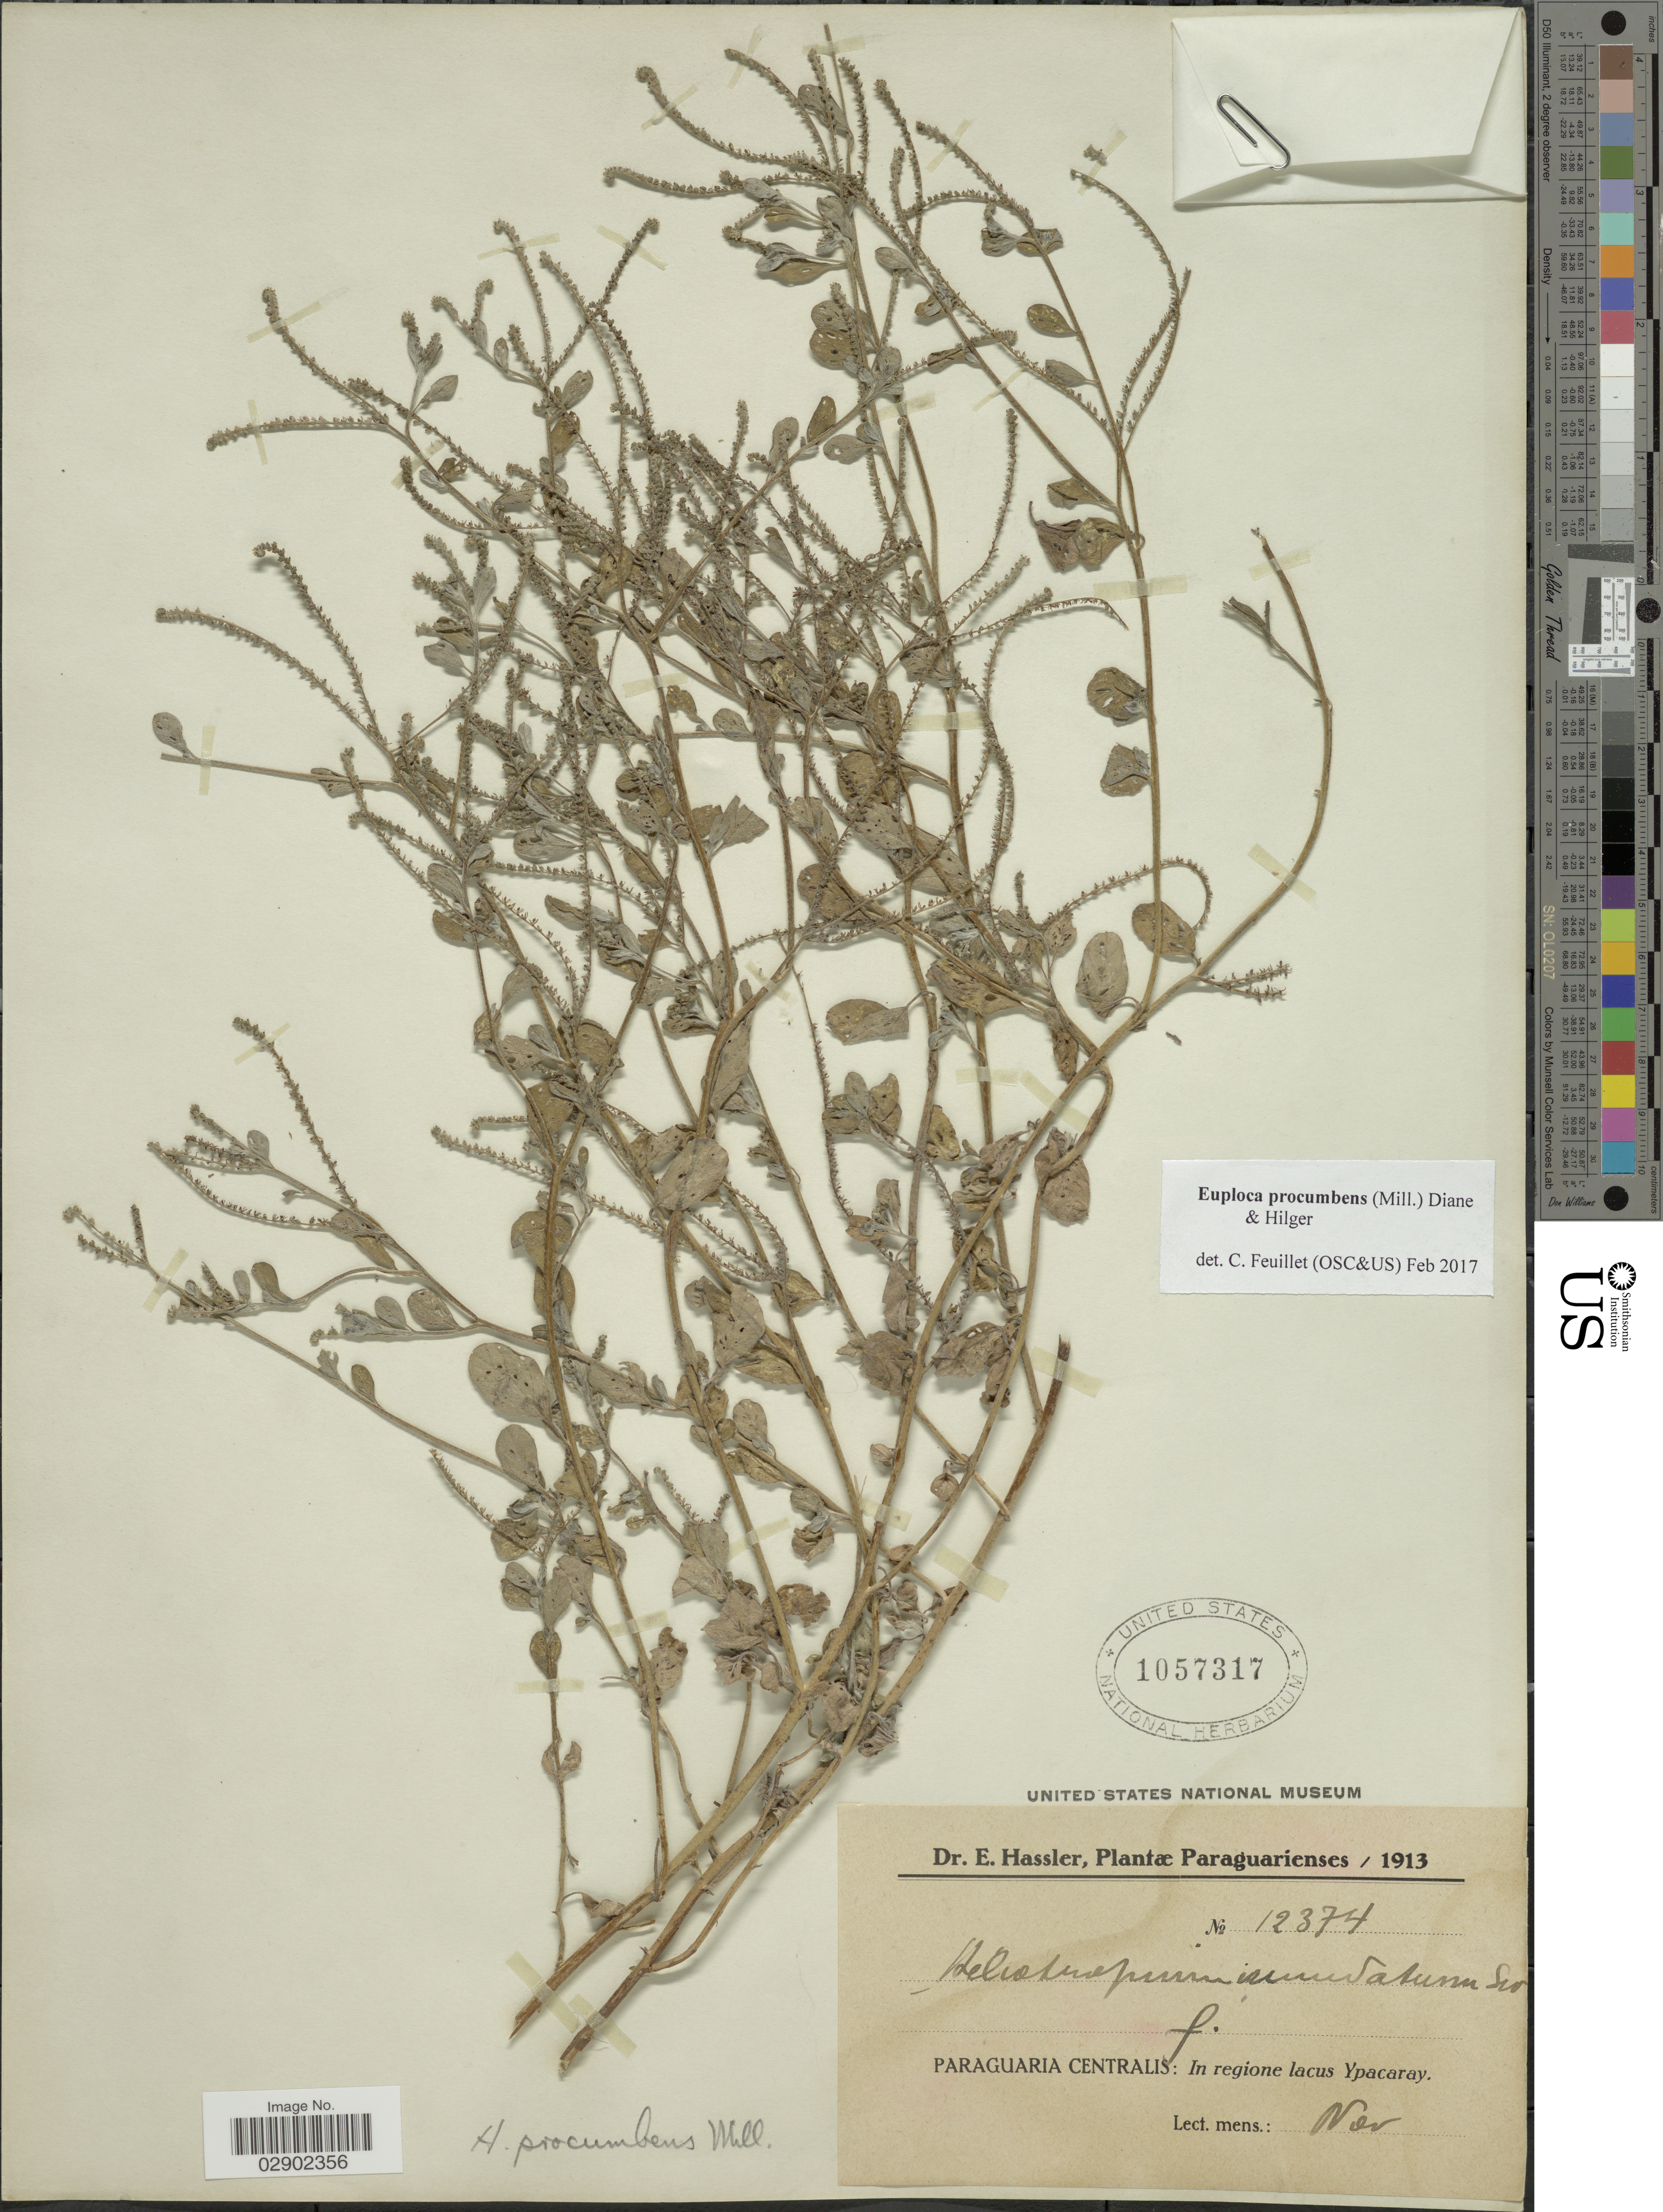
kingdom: Plantae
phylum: Tracheophyta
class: Magnoliopsida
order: Boraginales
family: Heliotropiaceae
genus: Euploca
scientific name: Euploca procumbens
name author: (Mill.) Diane & Hilger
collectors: E. Hassler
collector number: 12374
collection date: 1913-11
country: Paraguay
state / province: Paraguari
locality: Paraguaria Centralis: In regione lacus Ypacaray.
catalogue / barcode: US 1057317